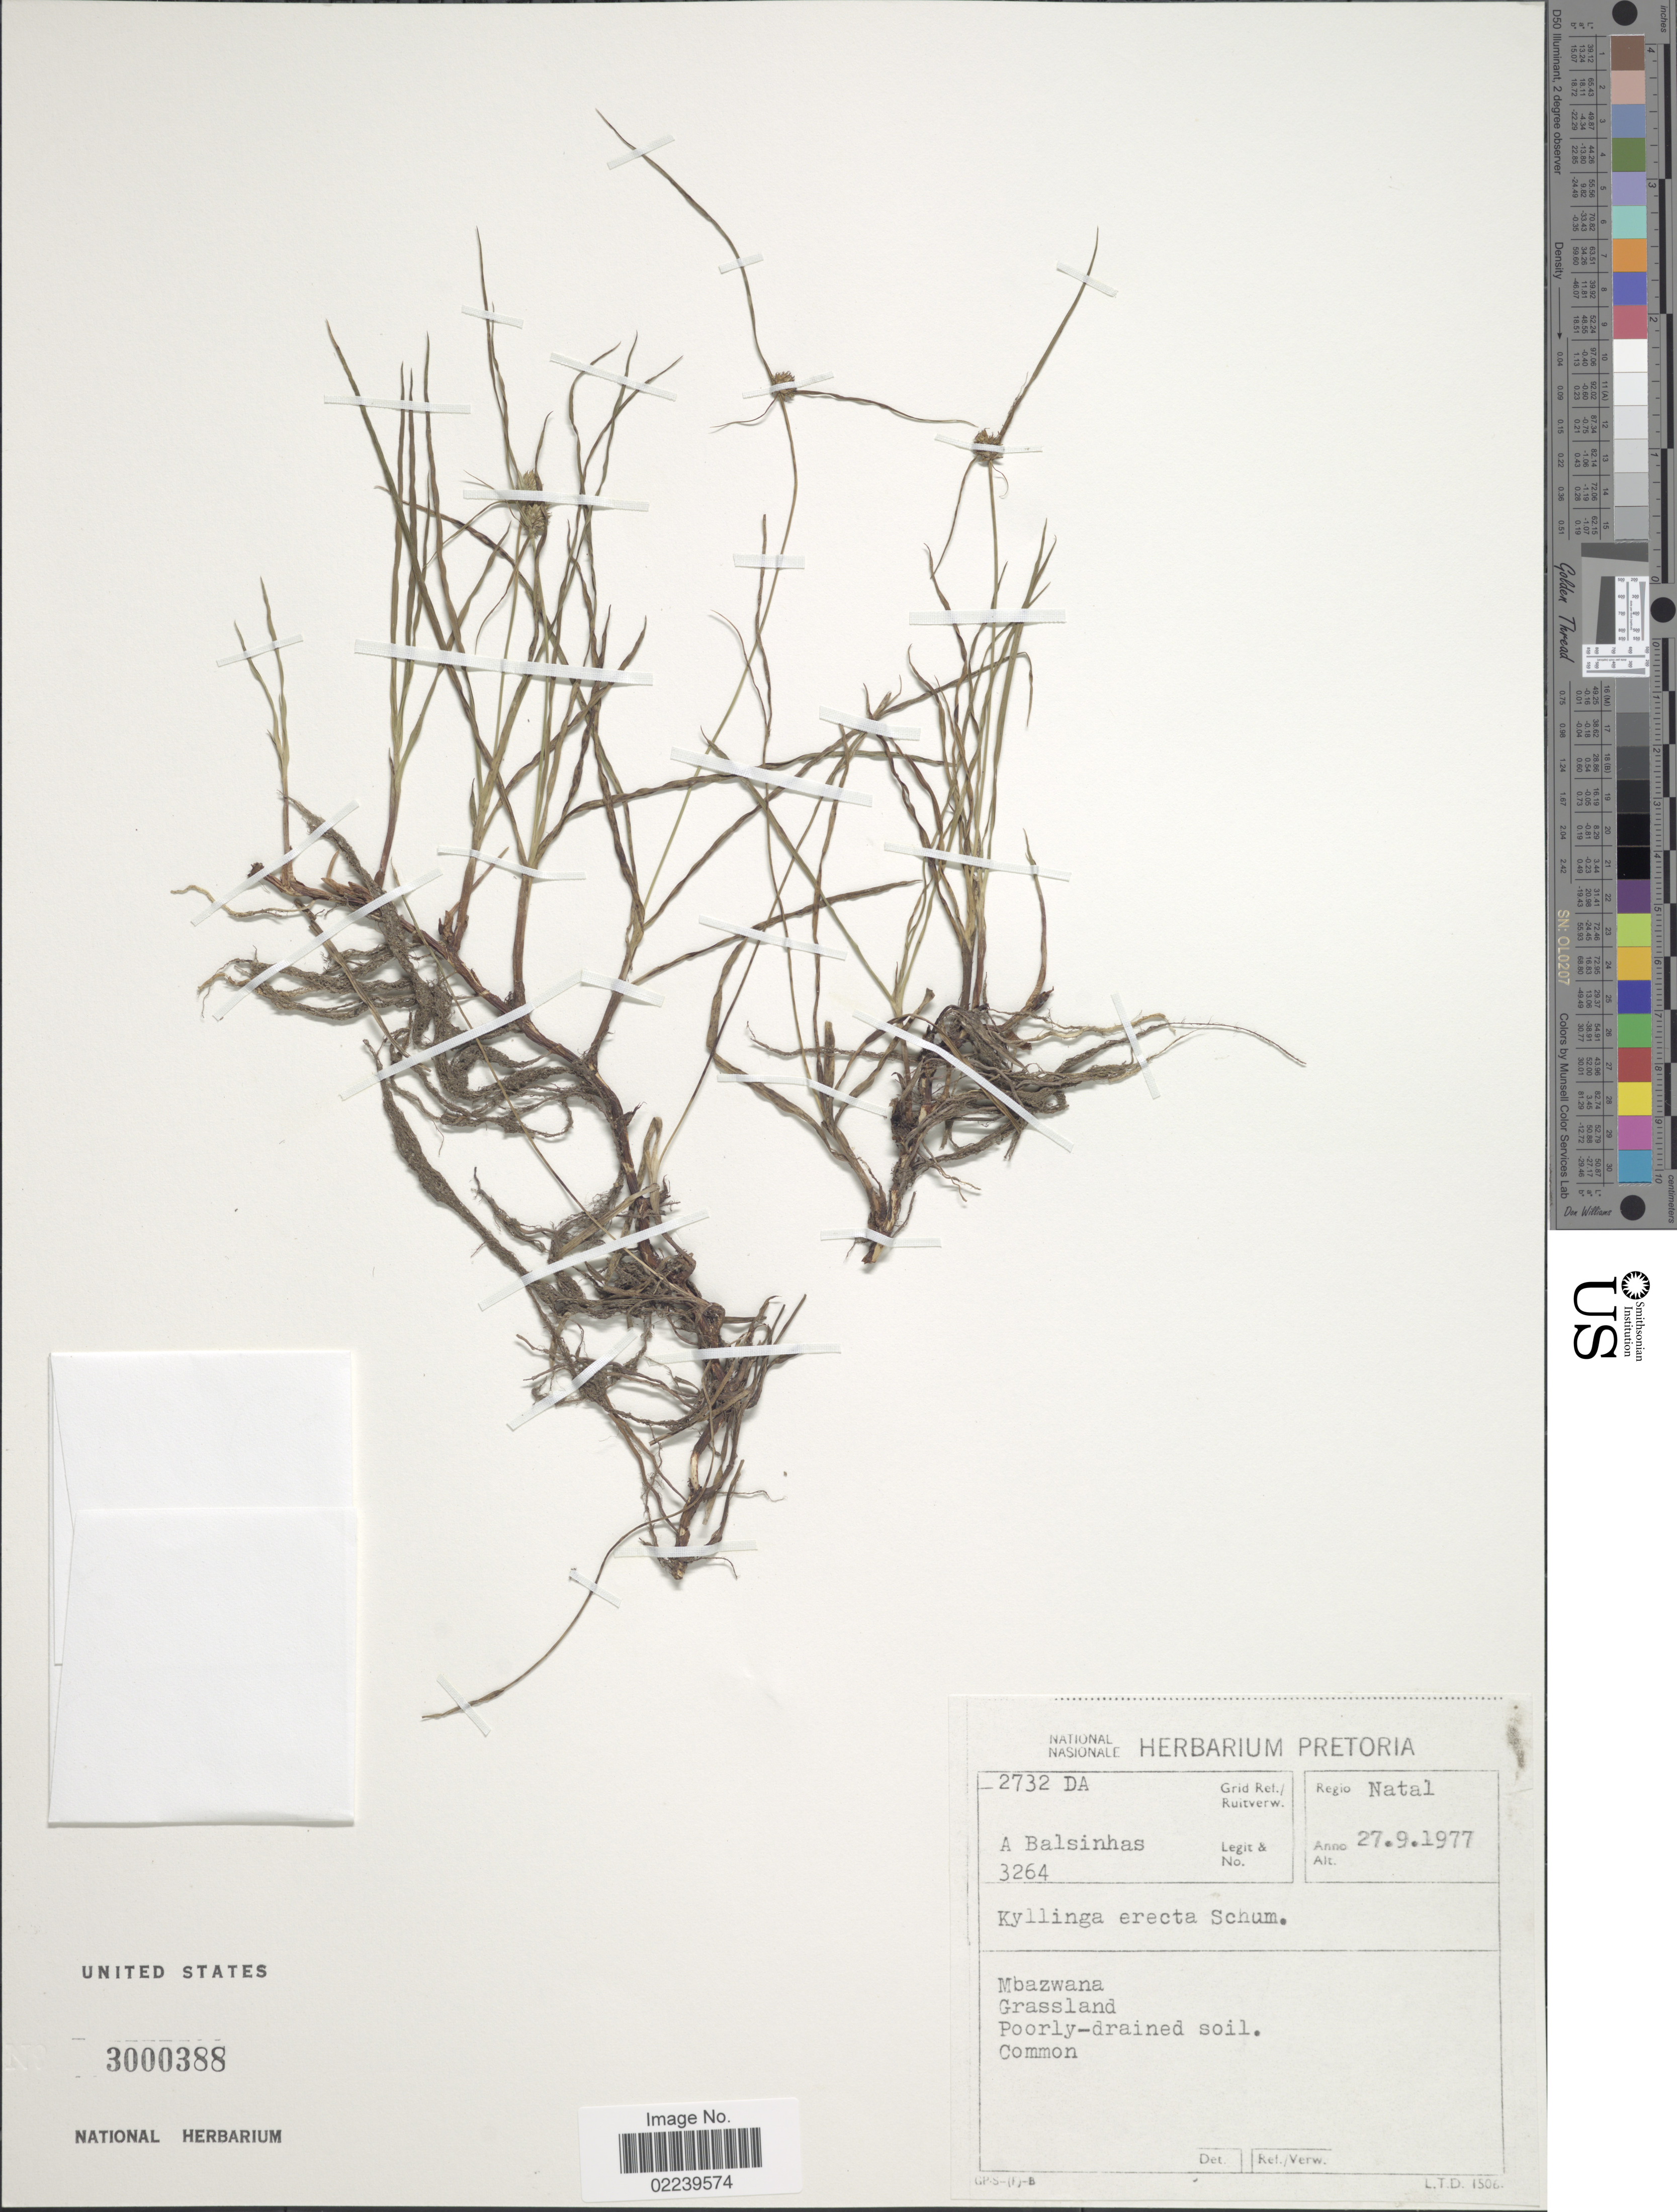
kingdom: Plantae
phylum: Tracheophyta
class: Liliopsida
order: Poales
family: Cyperaceae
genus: Cyperus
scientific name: Cyperus nigriceps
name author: Huygh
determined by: Strong, M. T., (US), Smithsonian Institution - National Museum of Natural History (UNITED STATES)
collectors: A. A. Balsinhas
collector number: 3264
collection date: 1977-09-27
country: South Africa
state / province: KwaZulu-Natal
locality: Mbazwana, Regio Natal. Grid Ref./Ruitverw. 2732DA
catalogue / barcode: US 3000388